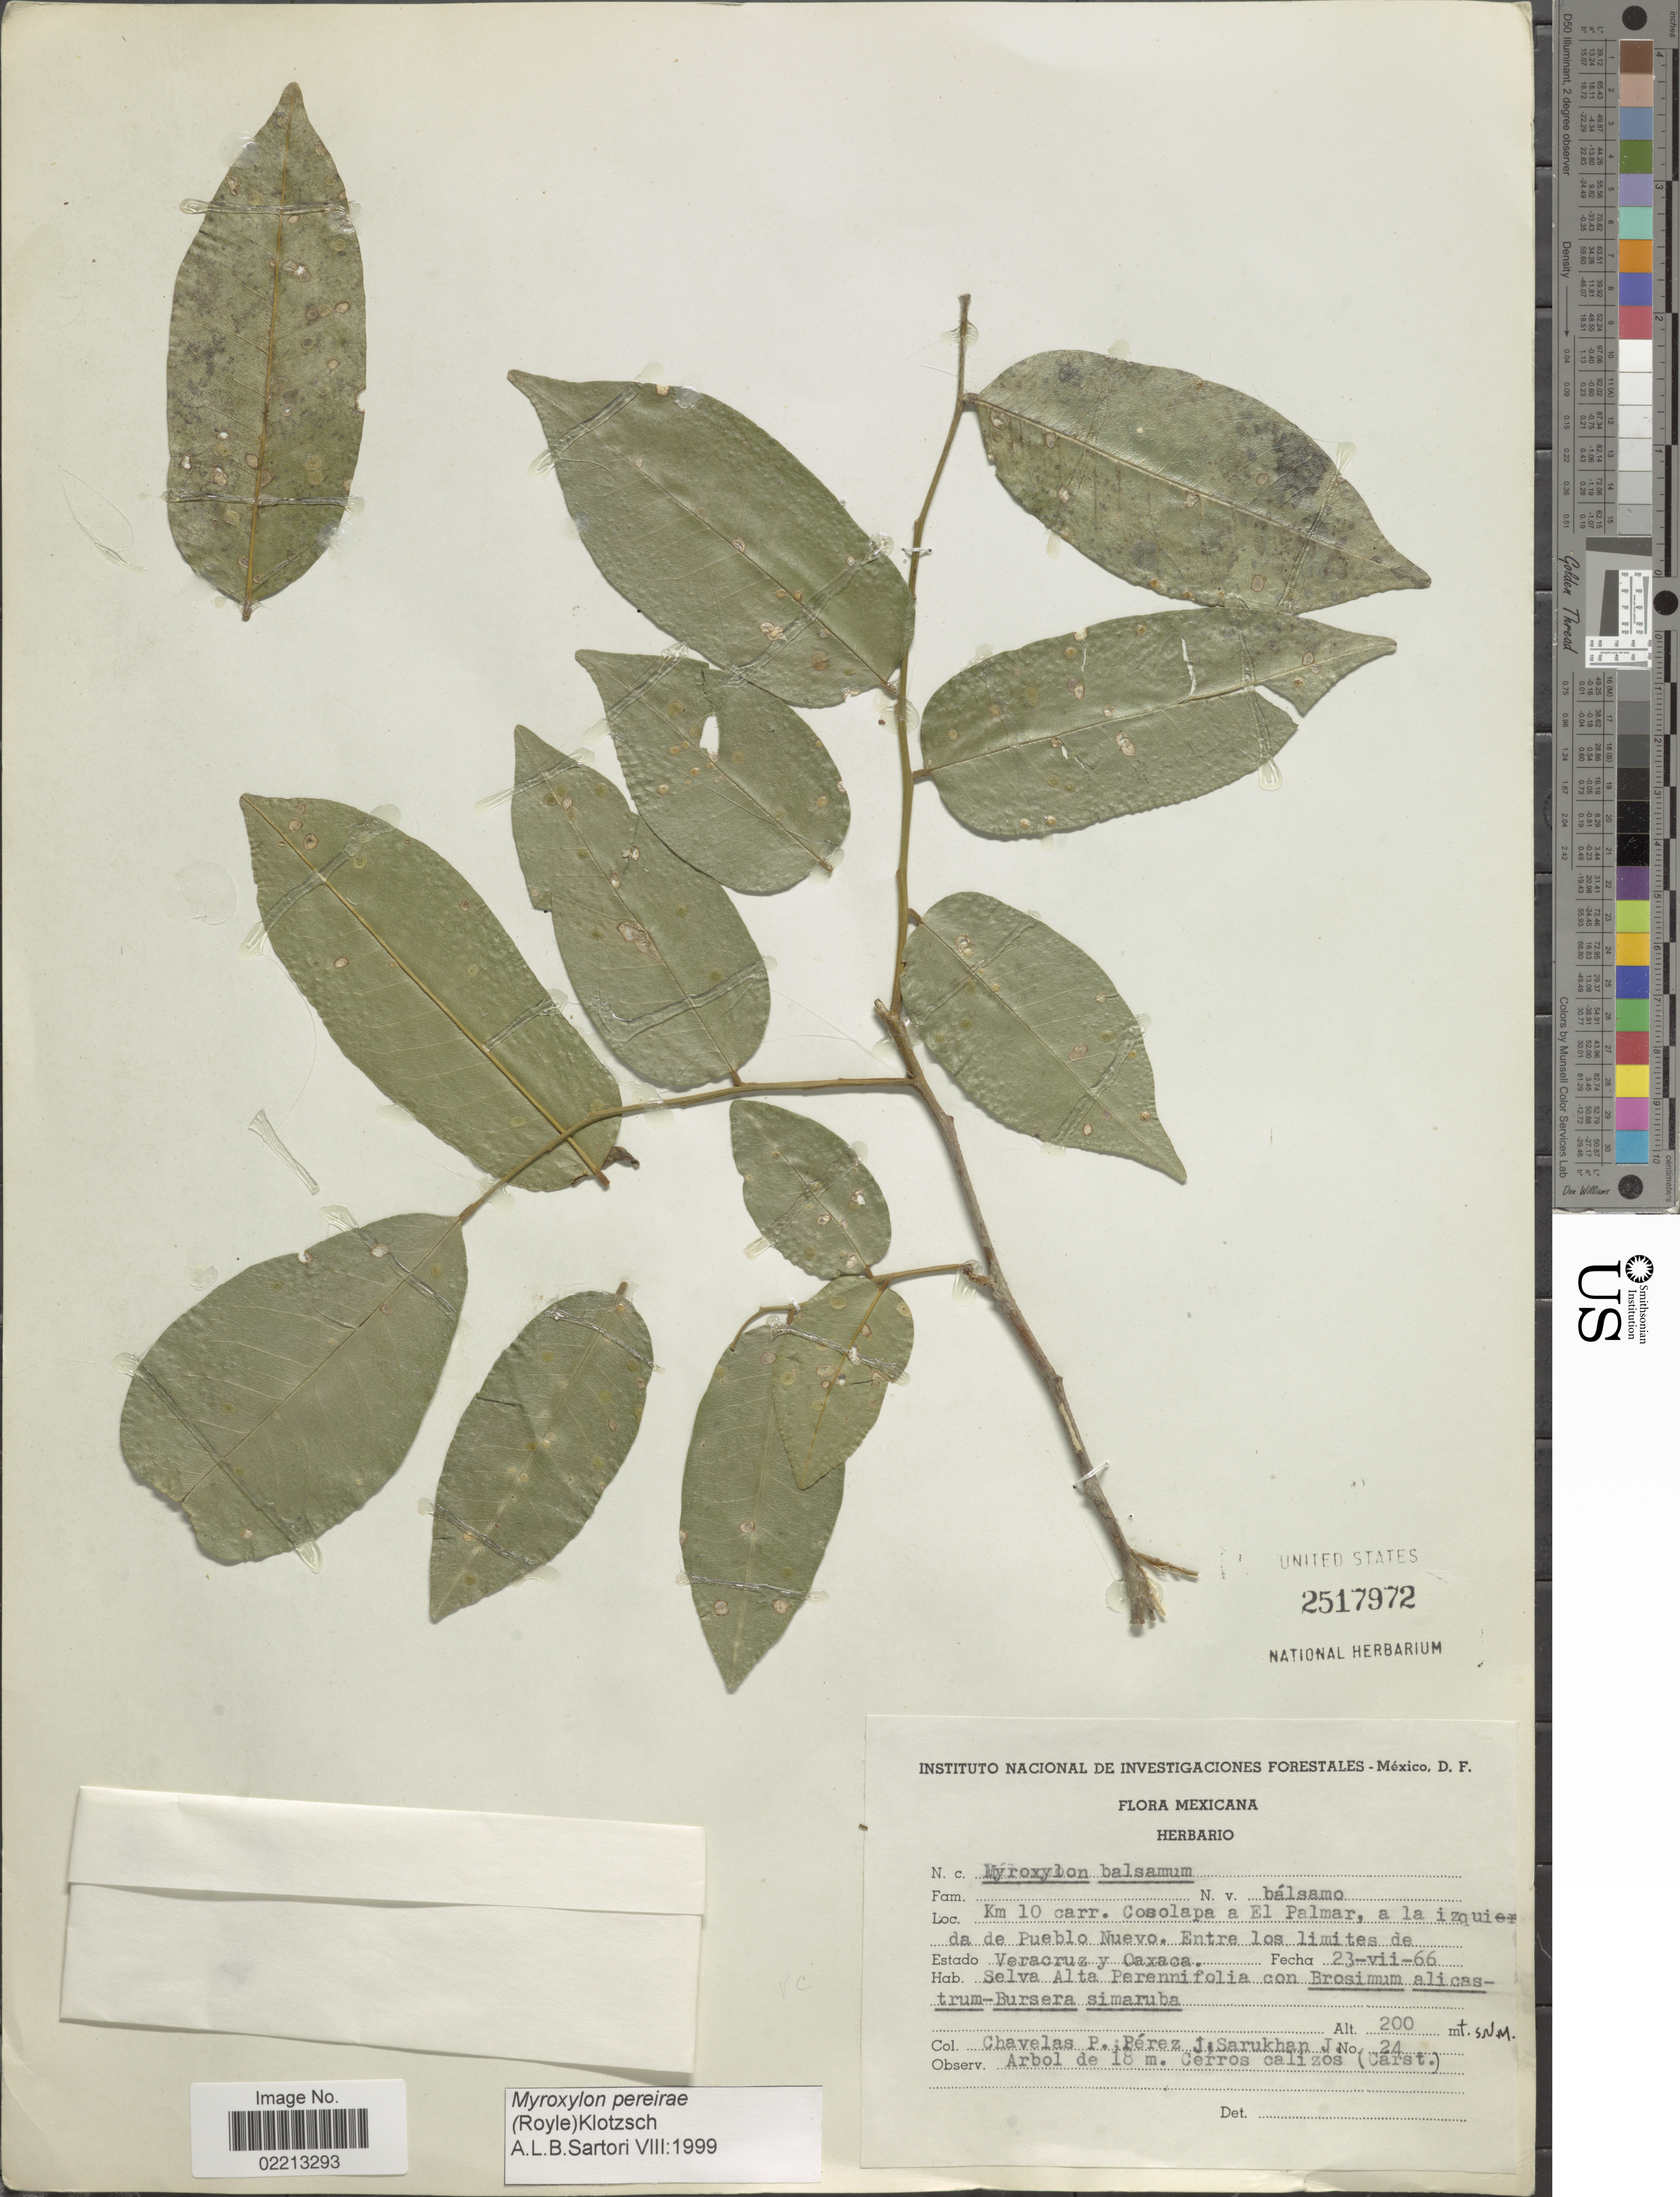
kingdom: Plantae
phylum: Tracheophyta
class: Magnoliopsida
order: Fabales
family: Fabaceae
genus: Myroxylon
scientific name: Myroxylon pereirae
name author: (Royle) Klotzsch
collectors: J. Chavelas P., J. Perez & Sarukhán K., J.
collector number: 24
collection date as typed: Transcribed d/m/y: 23/7/66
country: Mexico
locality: Km 10 carr. Cosalapa a El Palmar, a la izquierda de Pueblo Nuevo. Entre los limites de Veracruz Y Oaxaca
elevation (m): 200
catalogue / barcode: US 2517972